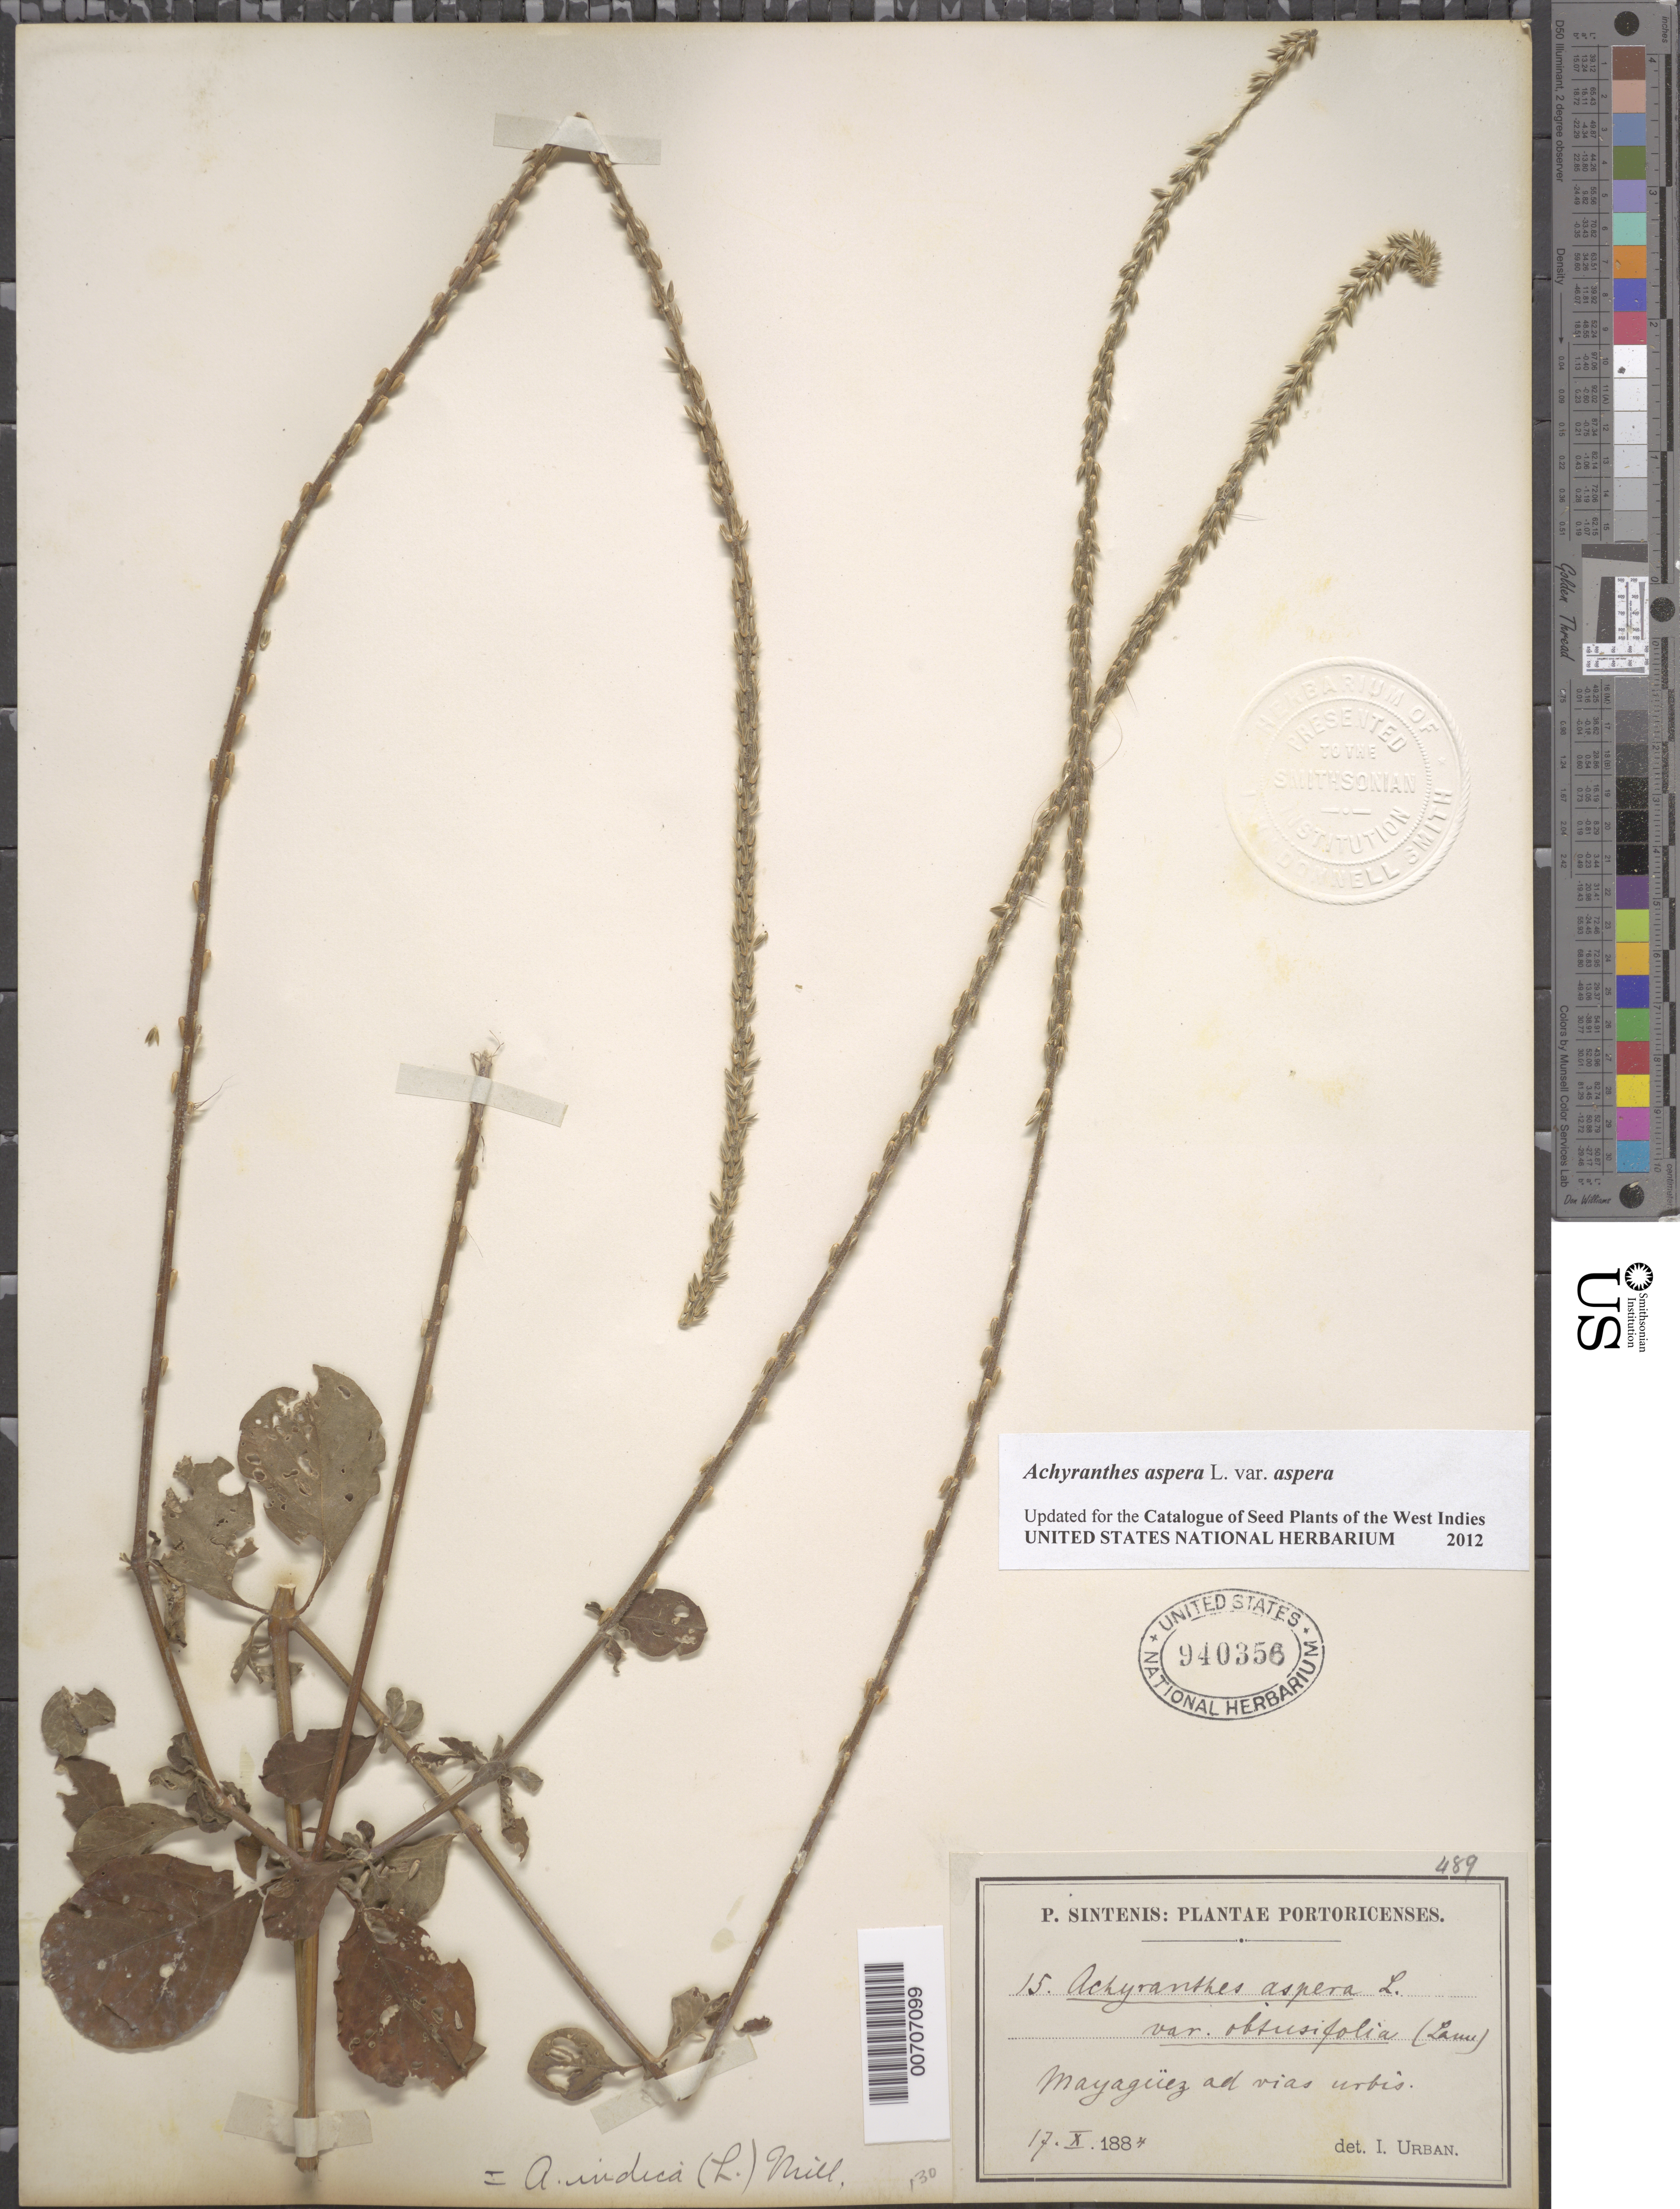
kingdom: Plantae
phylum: Tracheophyta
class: Magnoliopsida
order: Caryophyllales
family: Amaranthaceae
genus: Achyranthes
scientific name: Achyranthes aspera var. obtusifolia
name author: Lam.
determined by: Urban, Ignatz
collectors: P. Sintenis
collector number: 15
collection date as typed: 17 Oct 1884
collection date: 1884-10-17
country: Puerto Rico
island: Greater Antilles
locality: Mayaguez ad vias urbis.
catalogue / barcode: US 940356